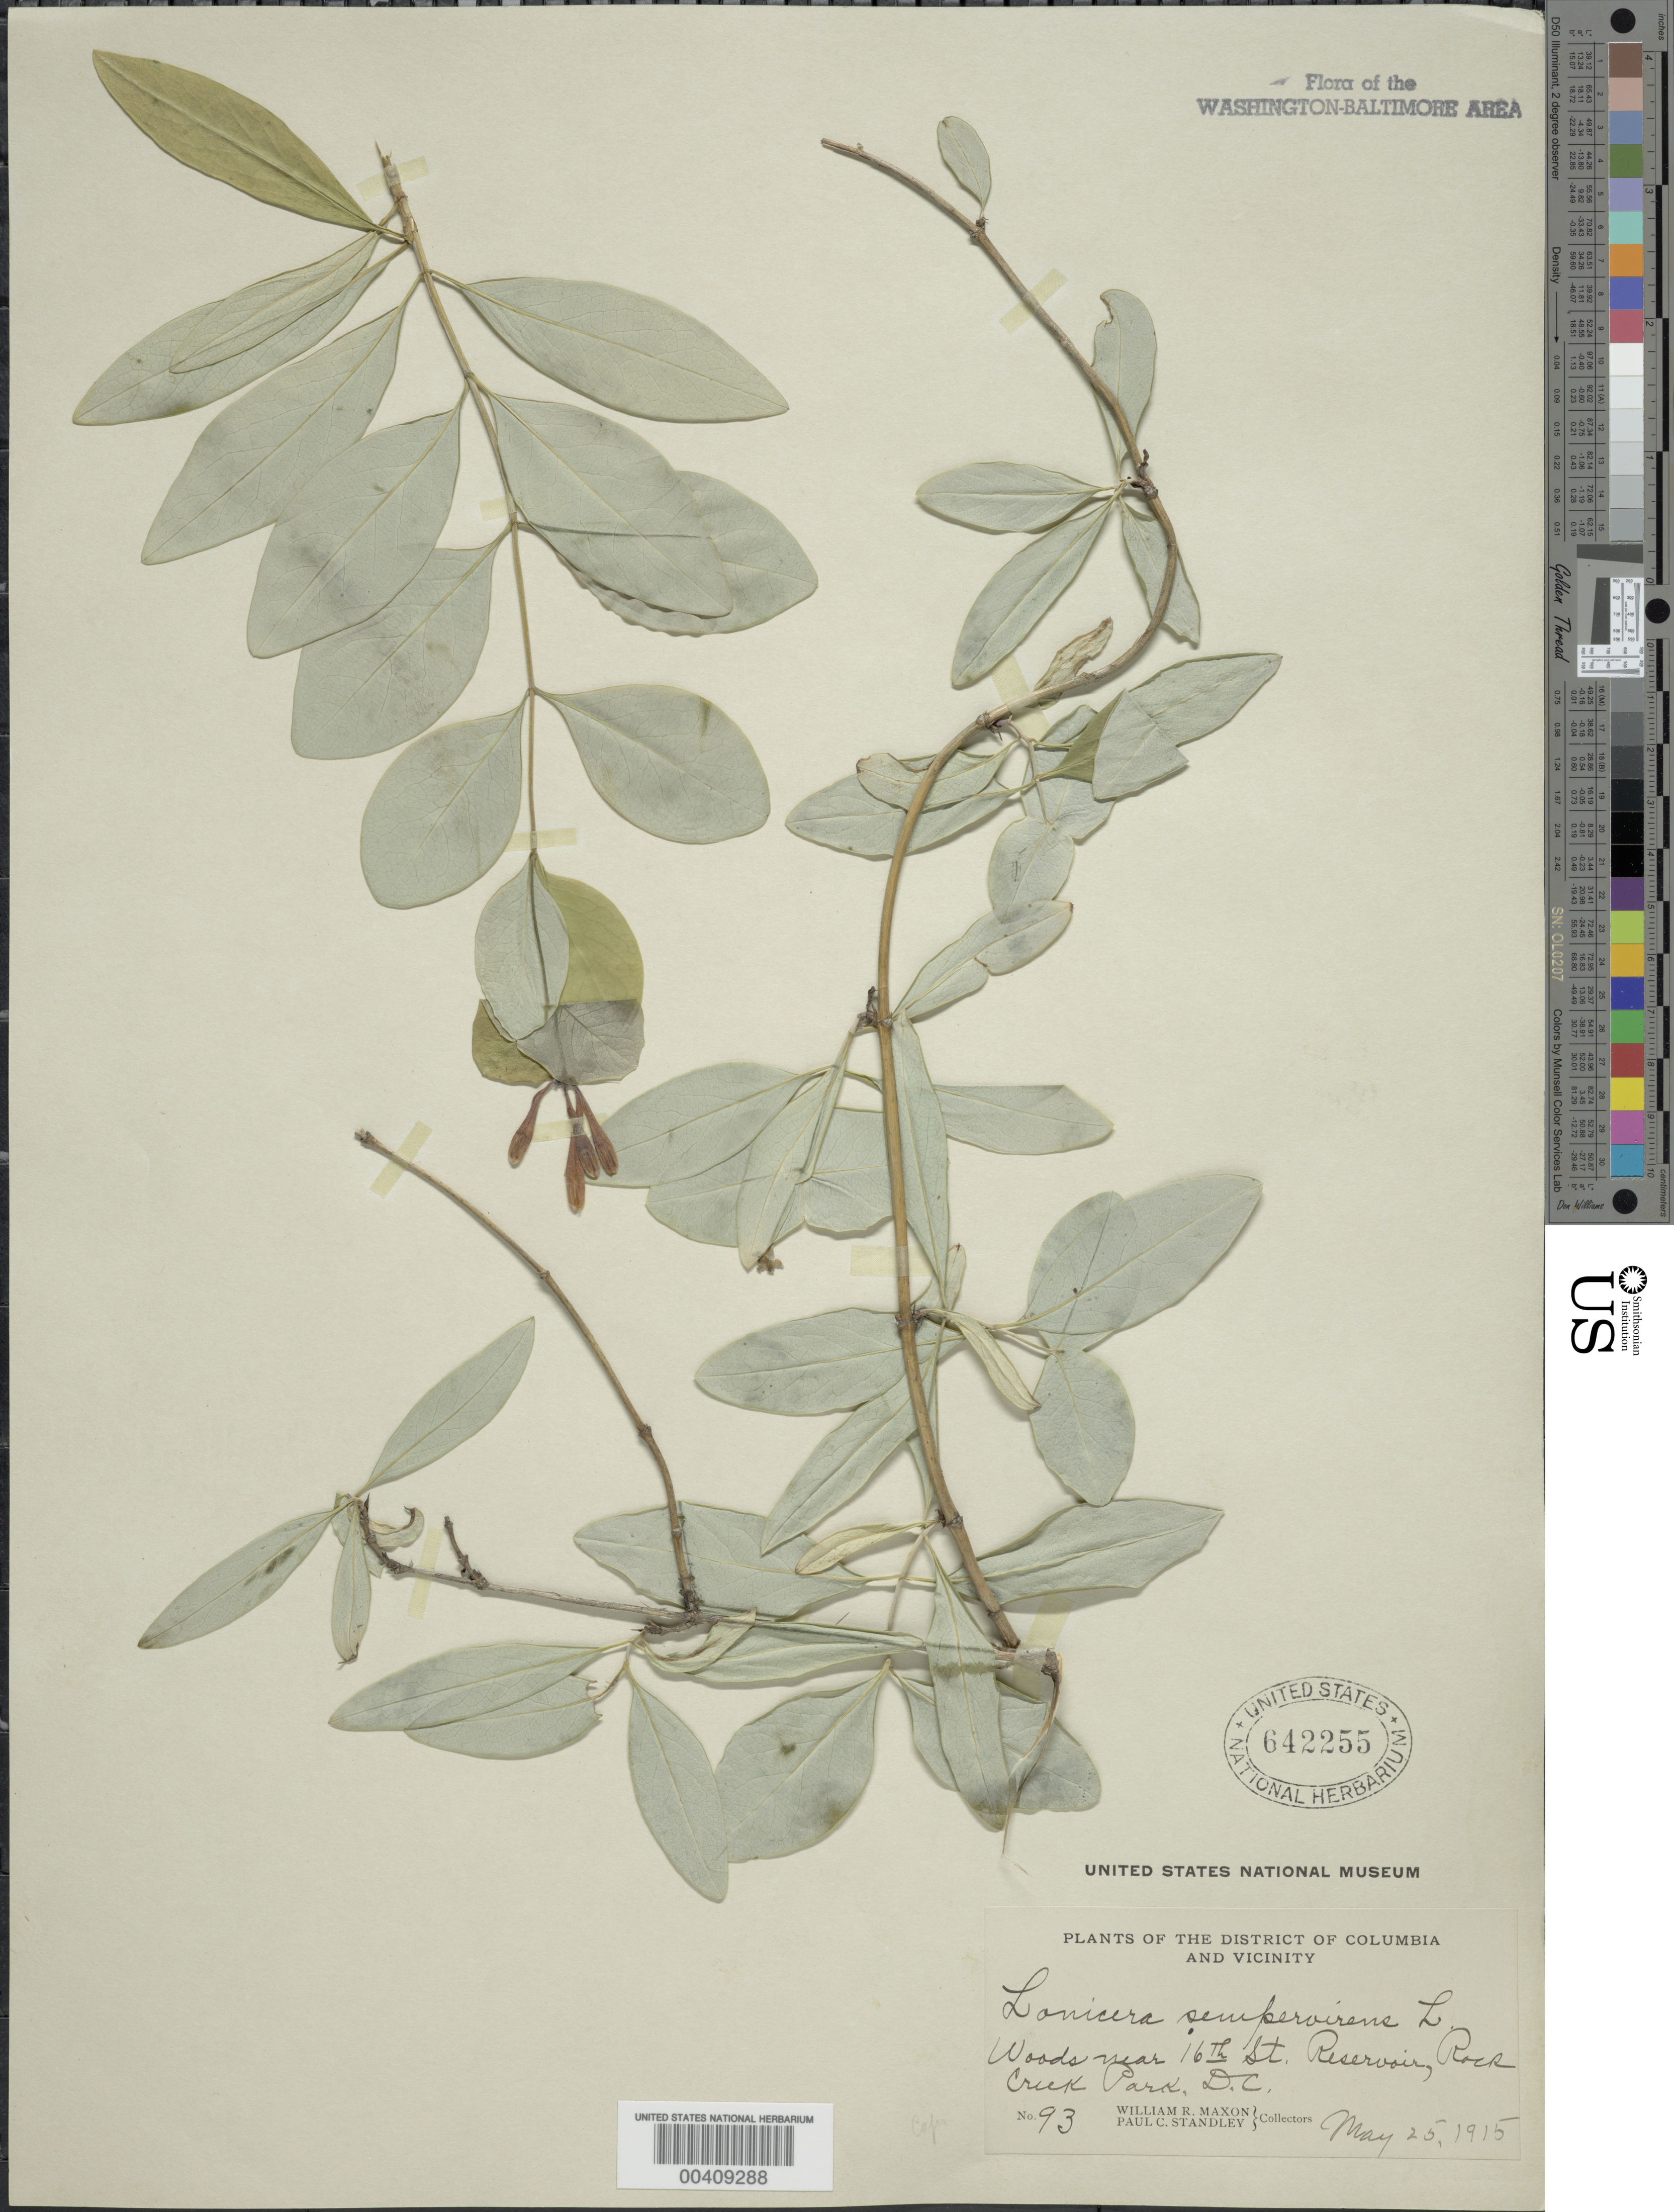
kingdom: Plantae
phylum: Tracheophyta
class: Magnoliopsida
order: Dipsacales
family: Caprifoliaceae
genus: Lonicera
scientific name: Lonicera sempervirens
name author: L.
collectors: W. R. Maxon & P. C. Standley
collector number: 93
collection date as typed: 25 May 1915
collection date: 1915-05-25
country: United States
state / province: District of Columbia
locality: Near 16th St. Reservoir, Rock Creek Park Rock Creek Park & vicinity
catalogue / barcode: US 642255